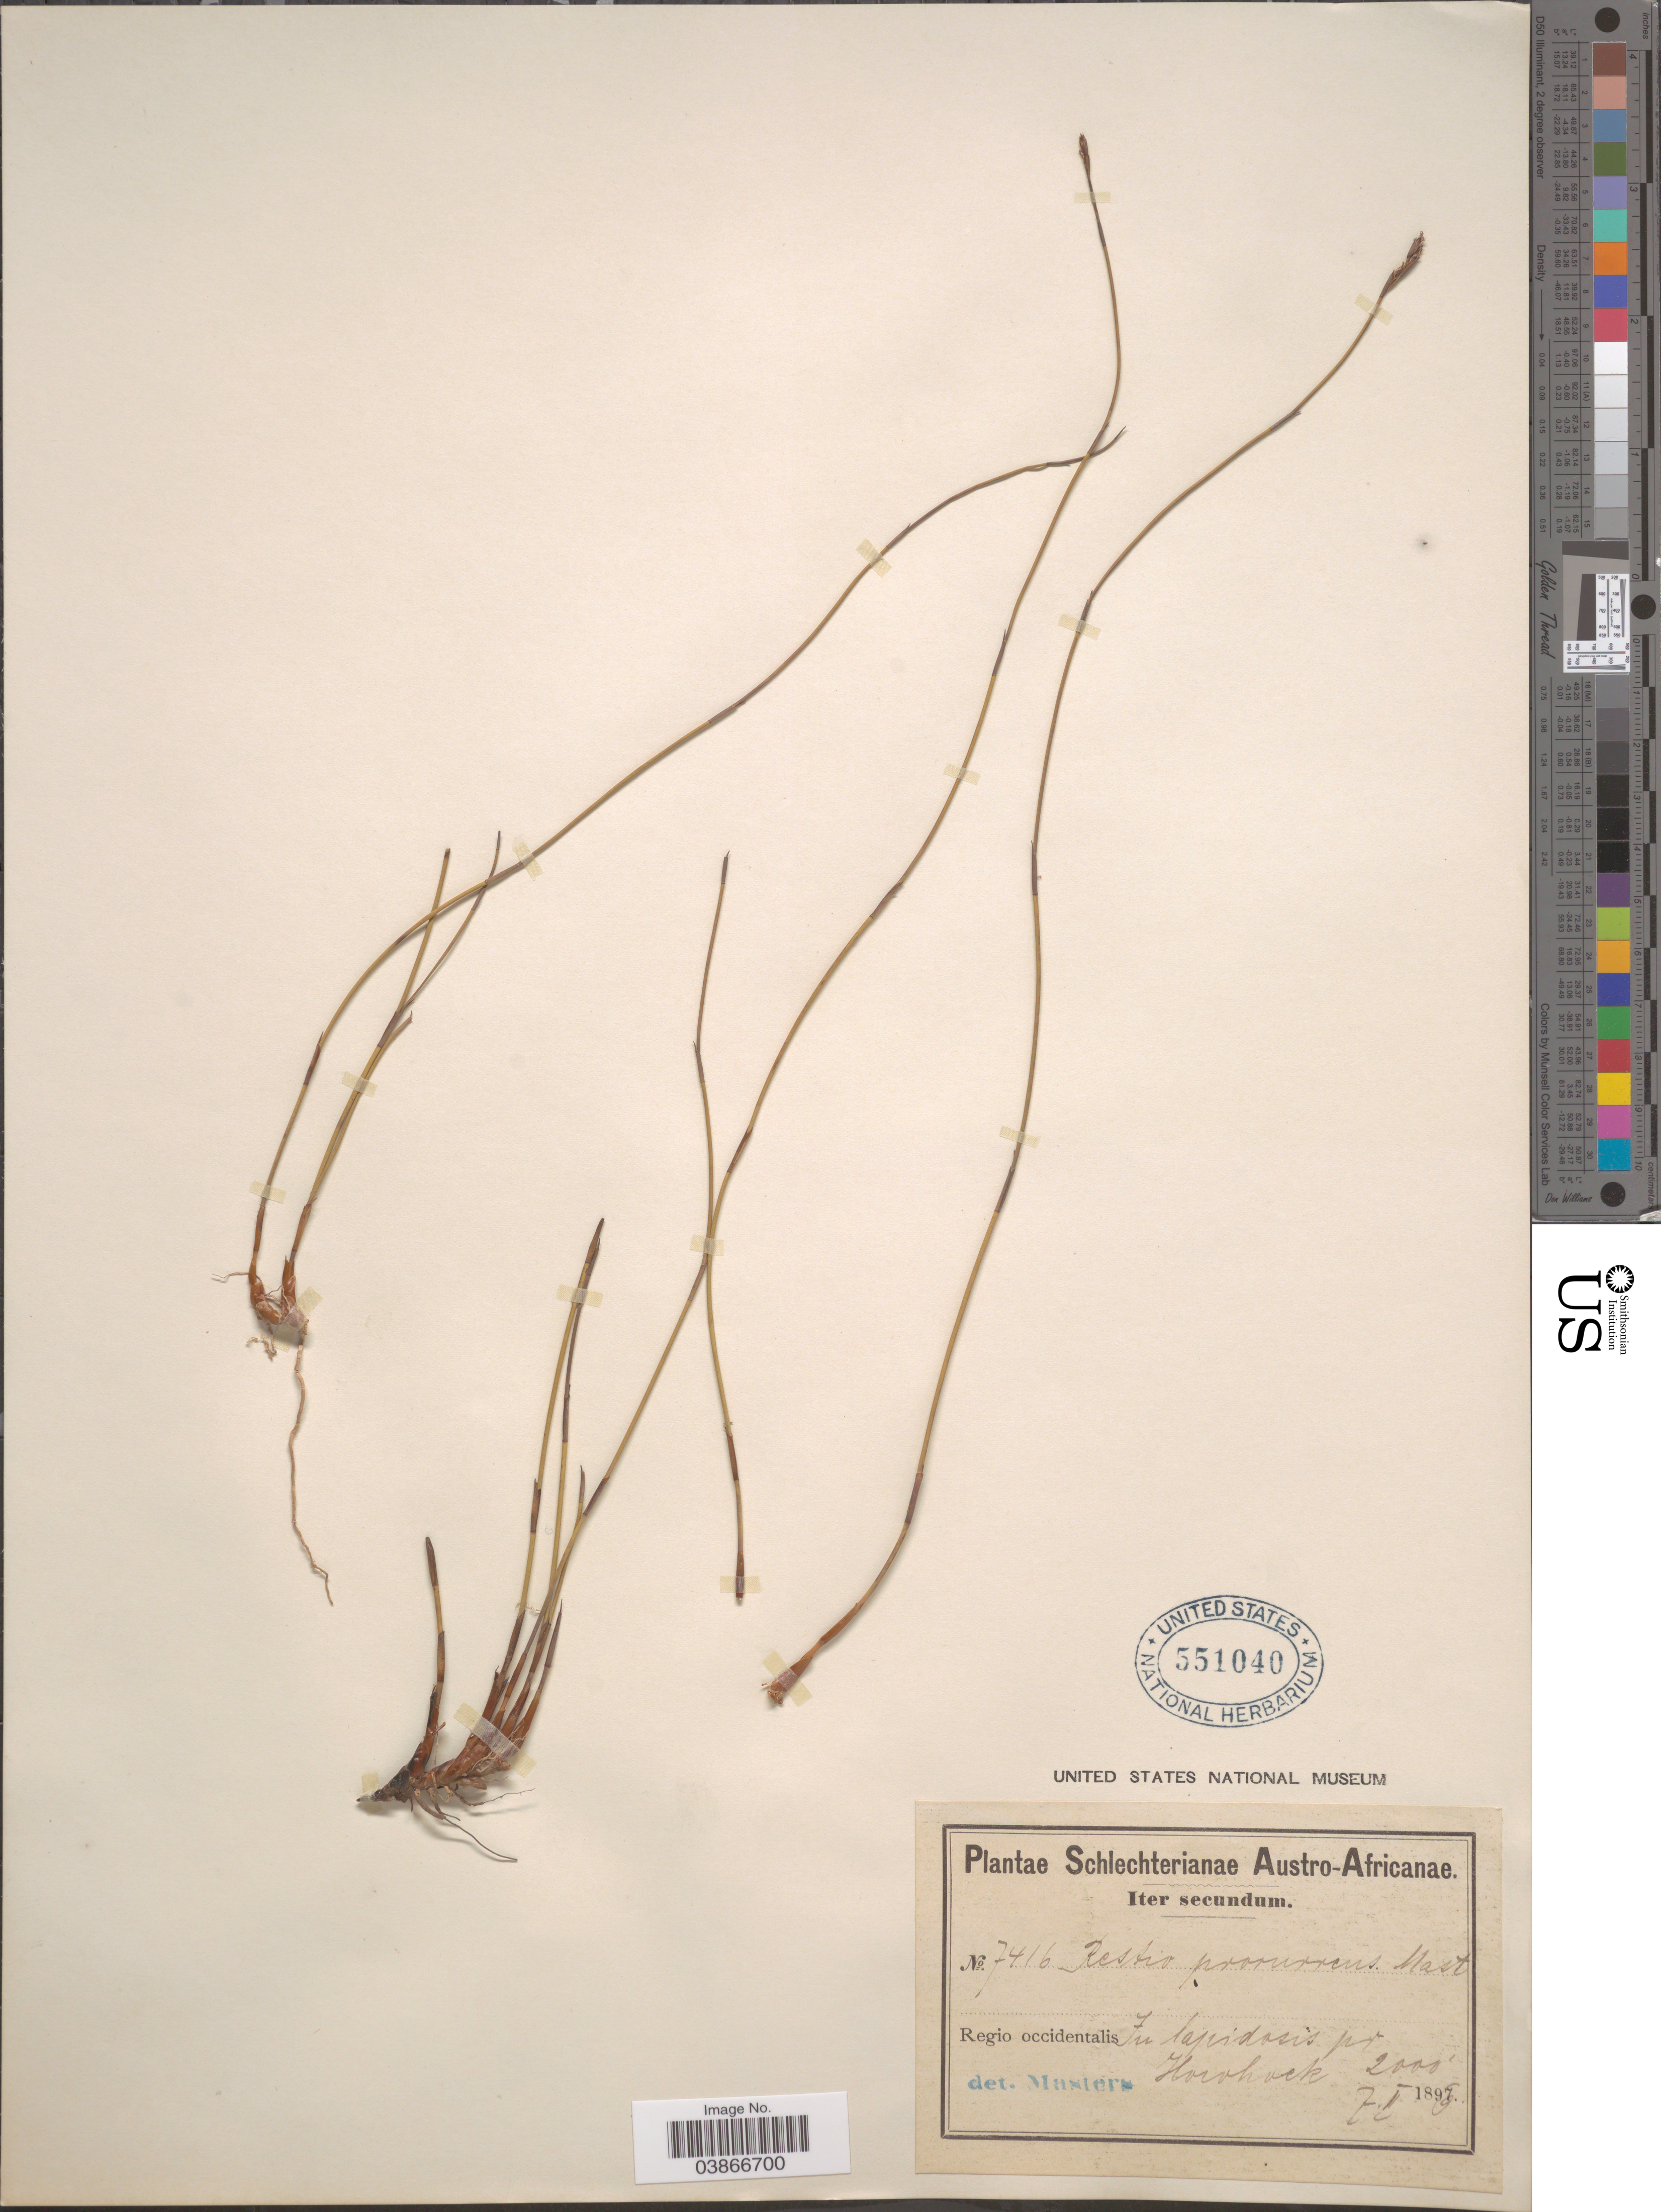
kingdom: Plantae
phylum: Tracheophyta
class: Liliopsida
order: Poales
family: Restionaceae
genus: Restio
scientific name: Restio procurrens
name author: Mast.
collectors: Schlechter, --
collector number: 7416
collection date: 1896-02-07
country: South Africa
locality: Austro-Africanæ. Regio occidentalis In lapidosis pr Howhoek.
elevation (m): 610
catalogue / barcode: US 551040